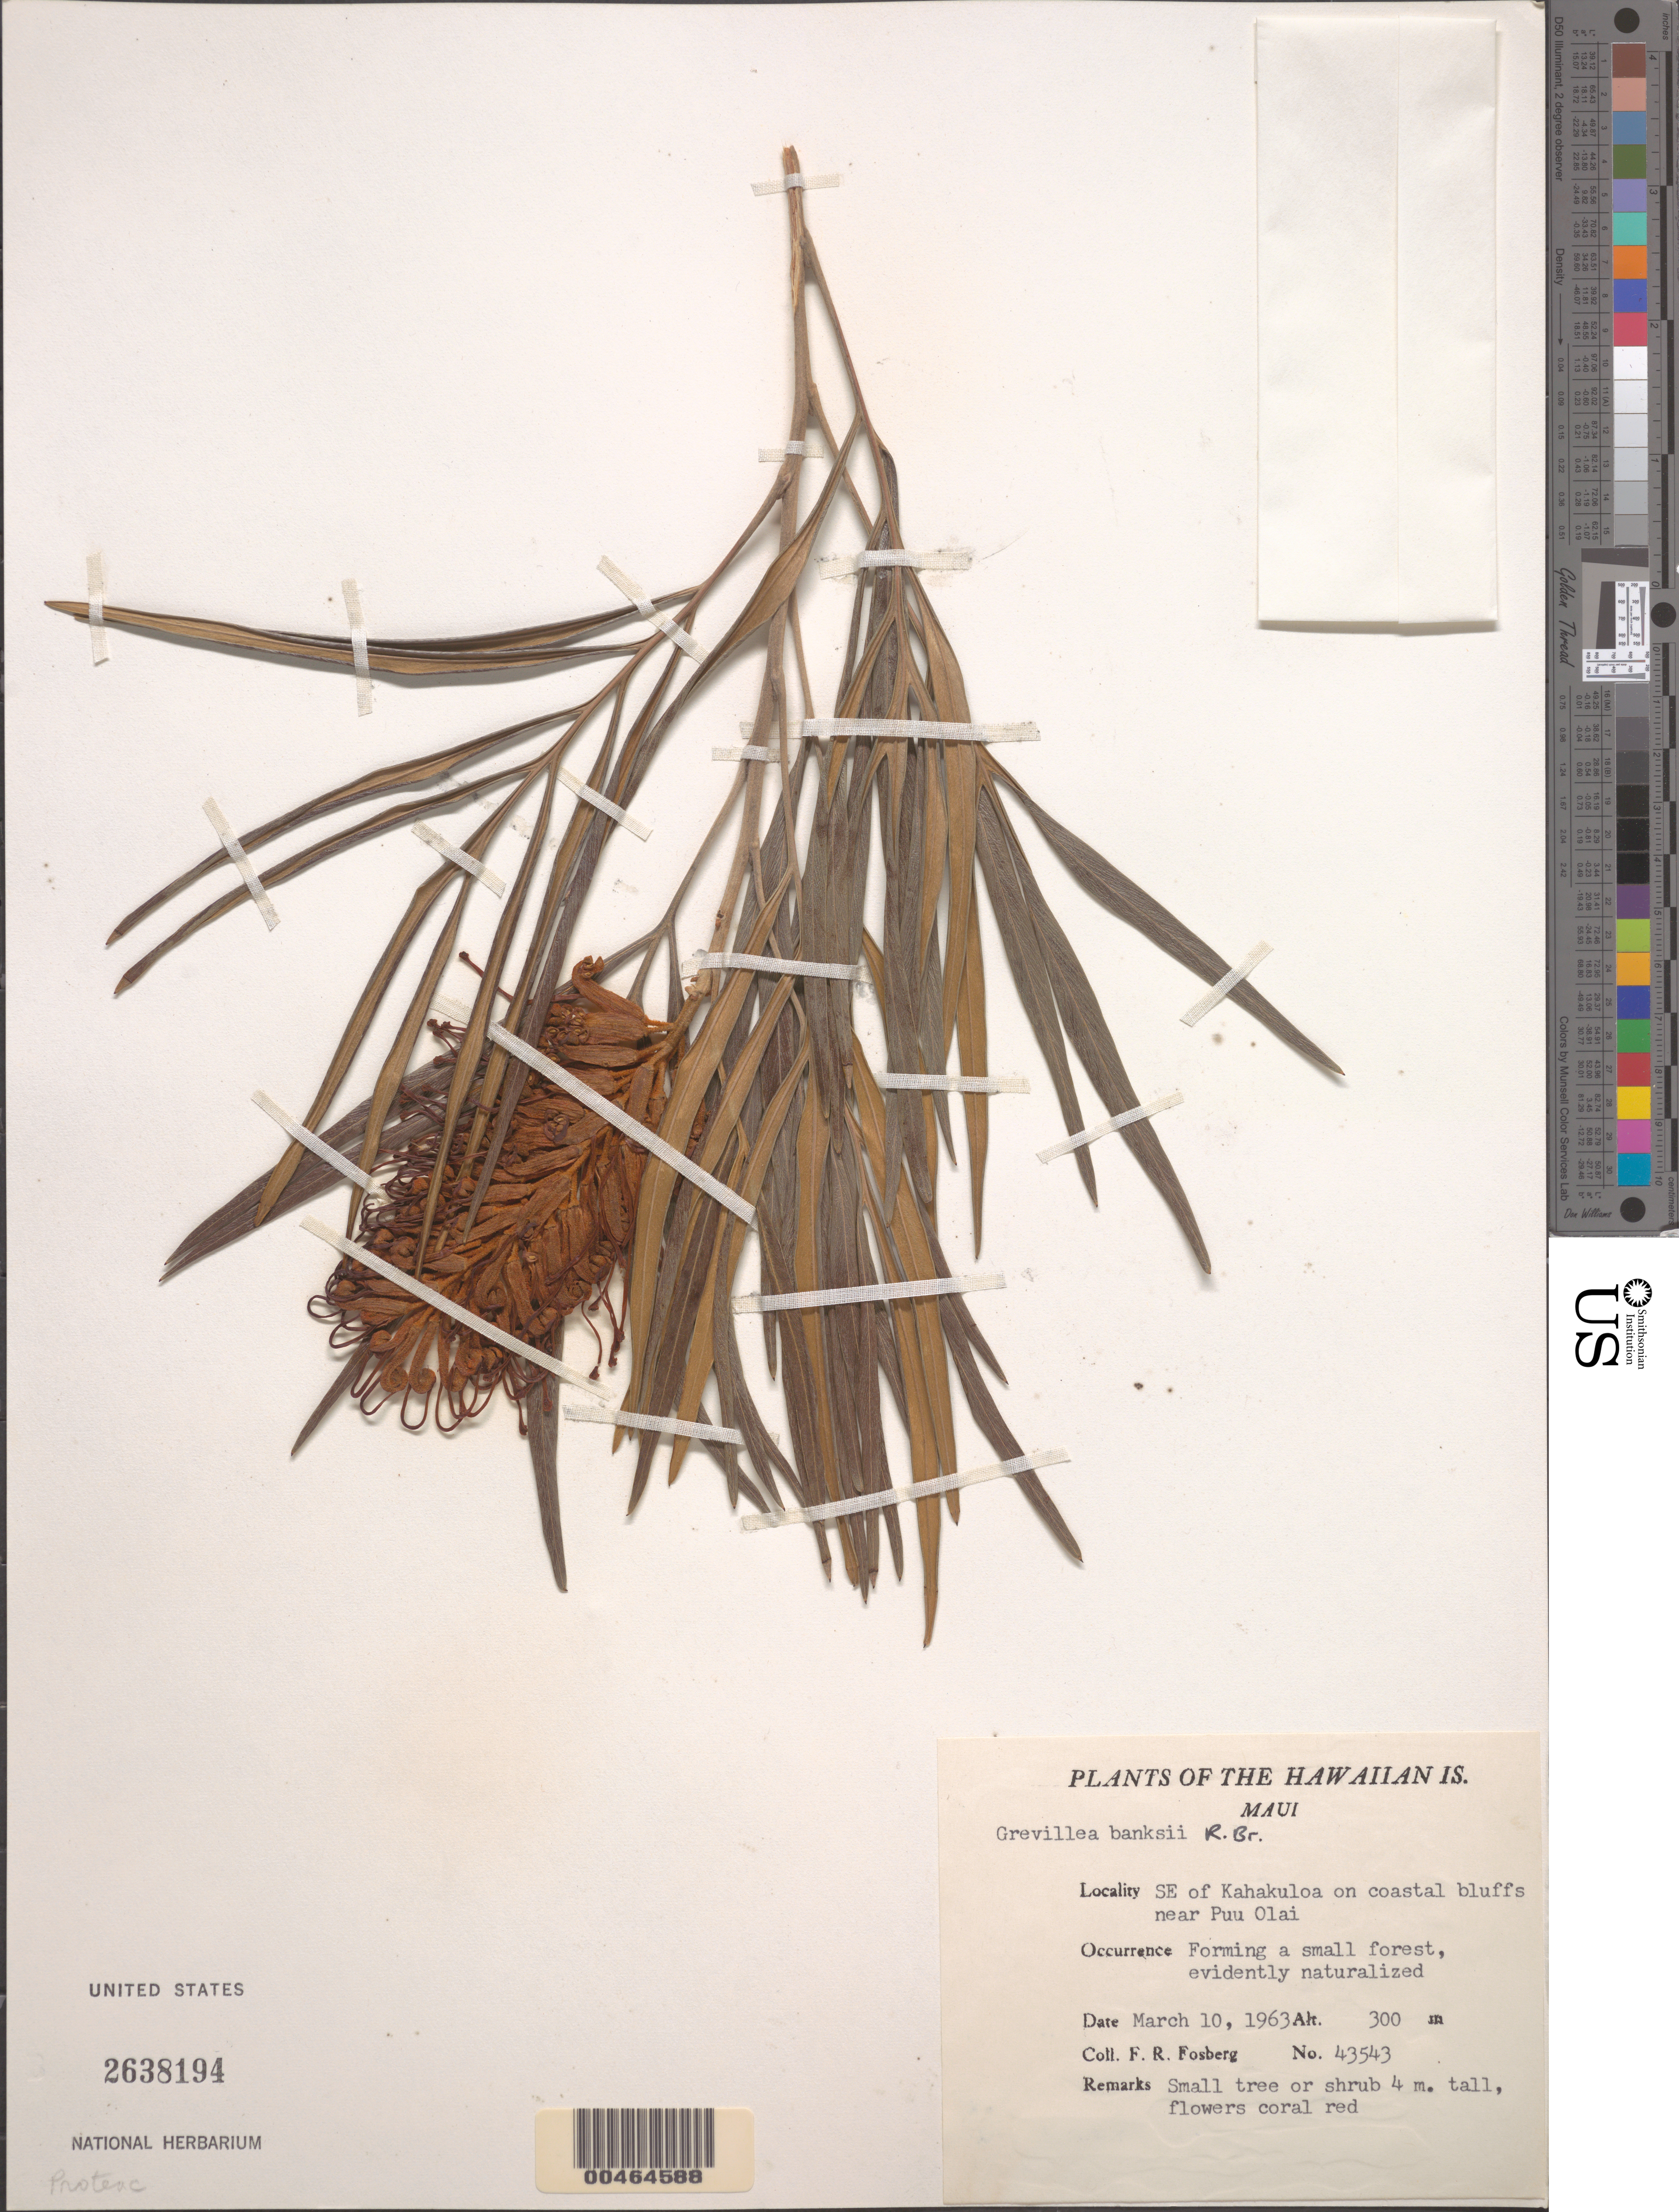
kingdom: Plantae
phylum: Tracheophyta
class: Magnoliopsida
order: Proteales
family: Proteaceae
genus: Grevillea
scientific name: Grevillea banksii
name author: R. Br.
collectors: F. R. Fosberg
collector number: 43543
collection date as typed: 10 Mar 1963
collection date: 1963-03-10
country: United States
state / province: Hawaii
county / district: Maui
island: Maui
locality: SE of Kahakuloa on coastal bluffs near Puu Olai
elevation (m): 300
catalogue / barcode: US 2638194